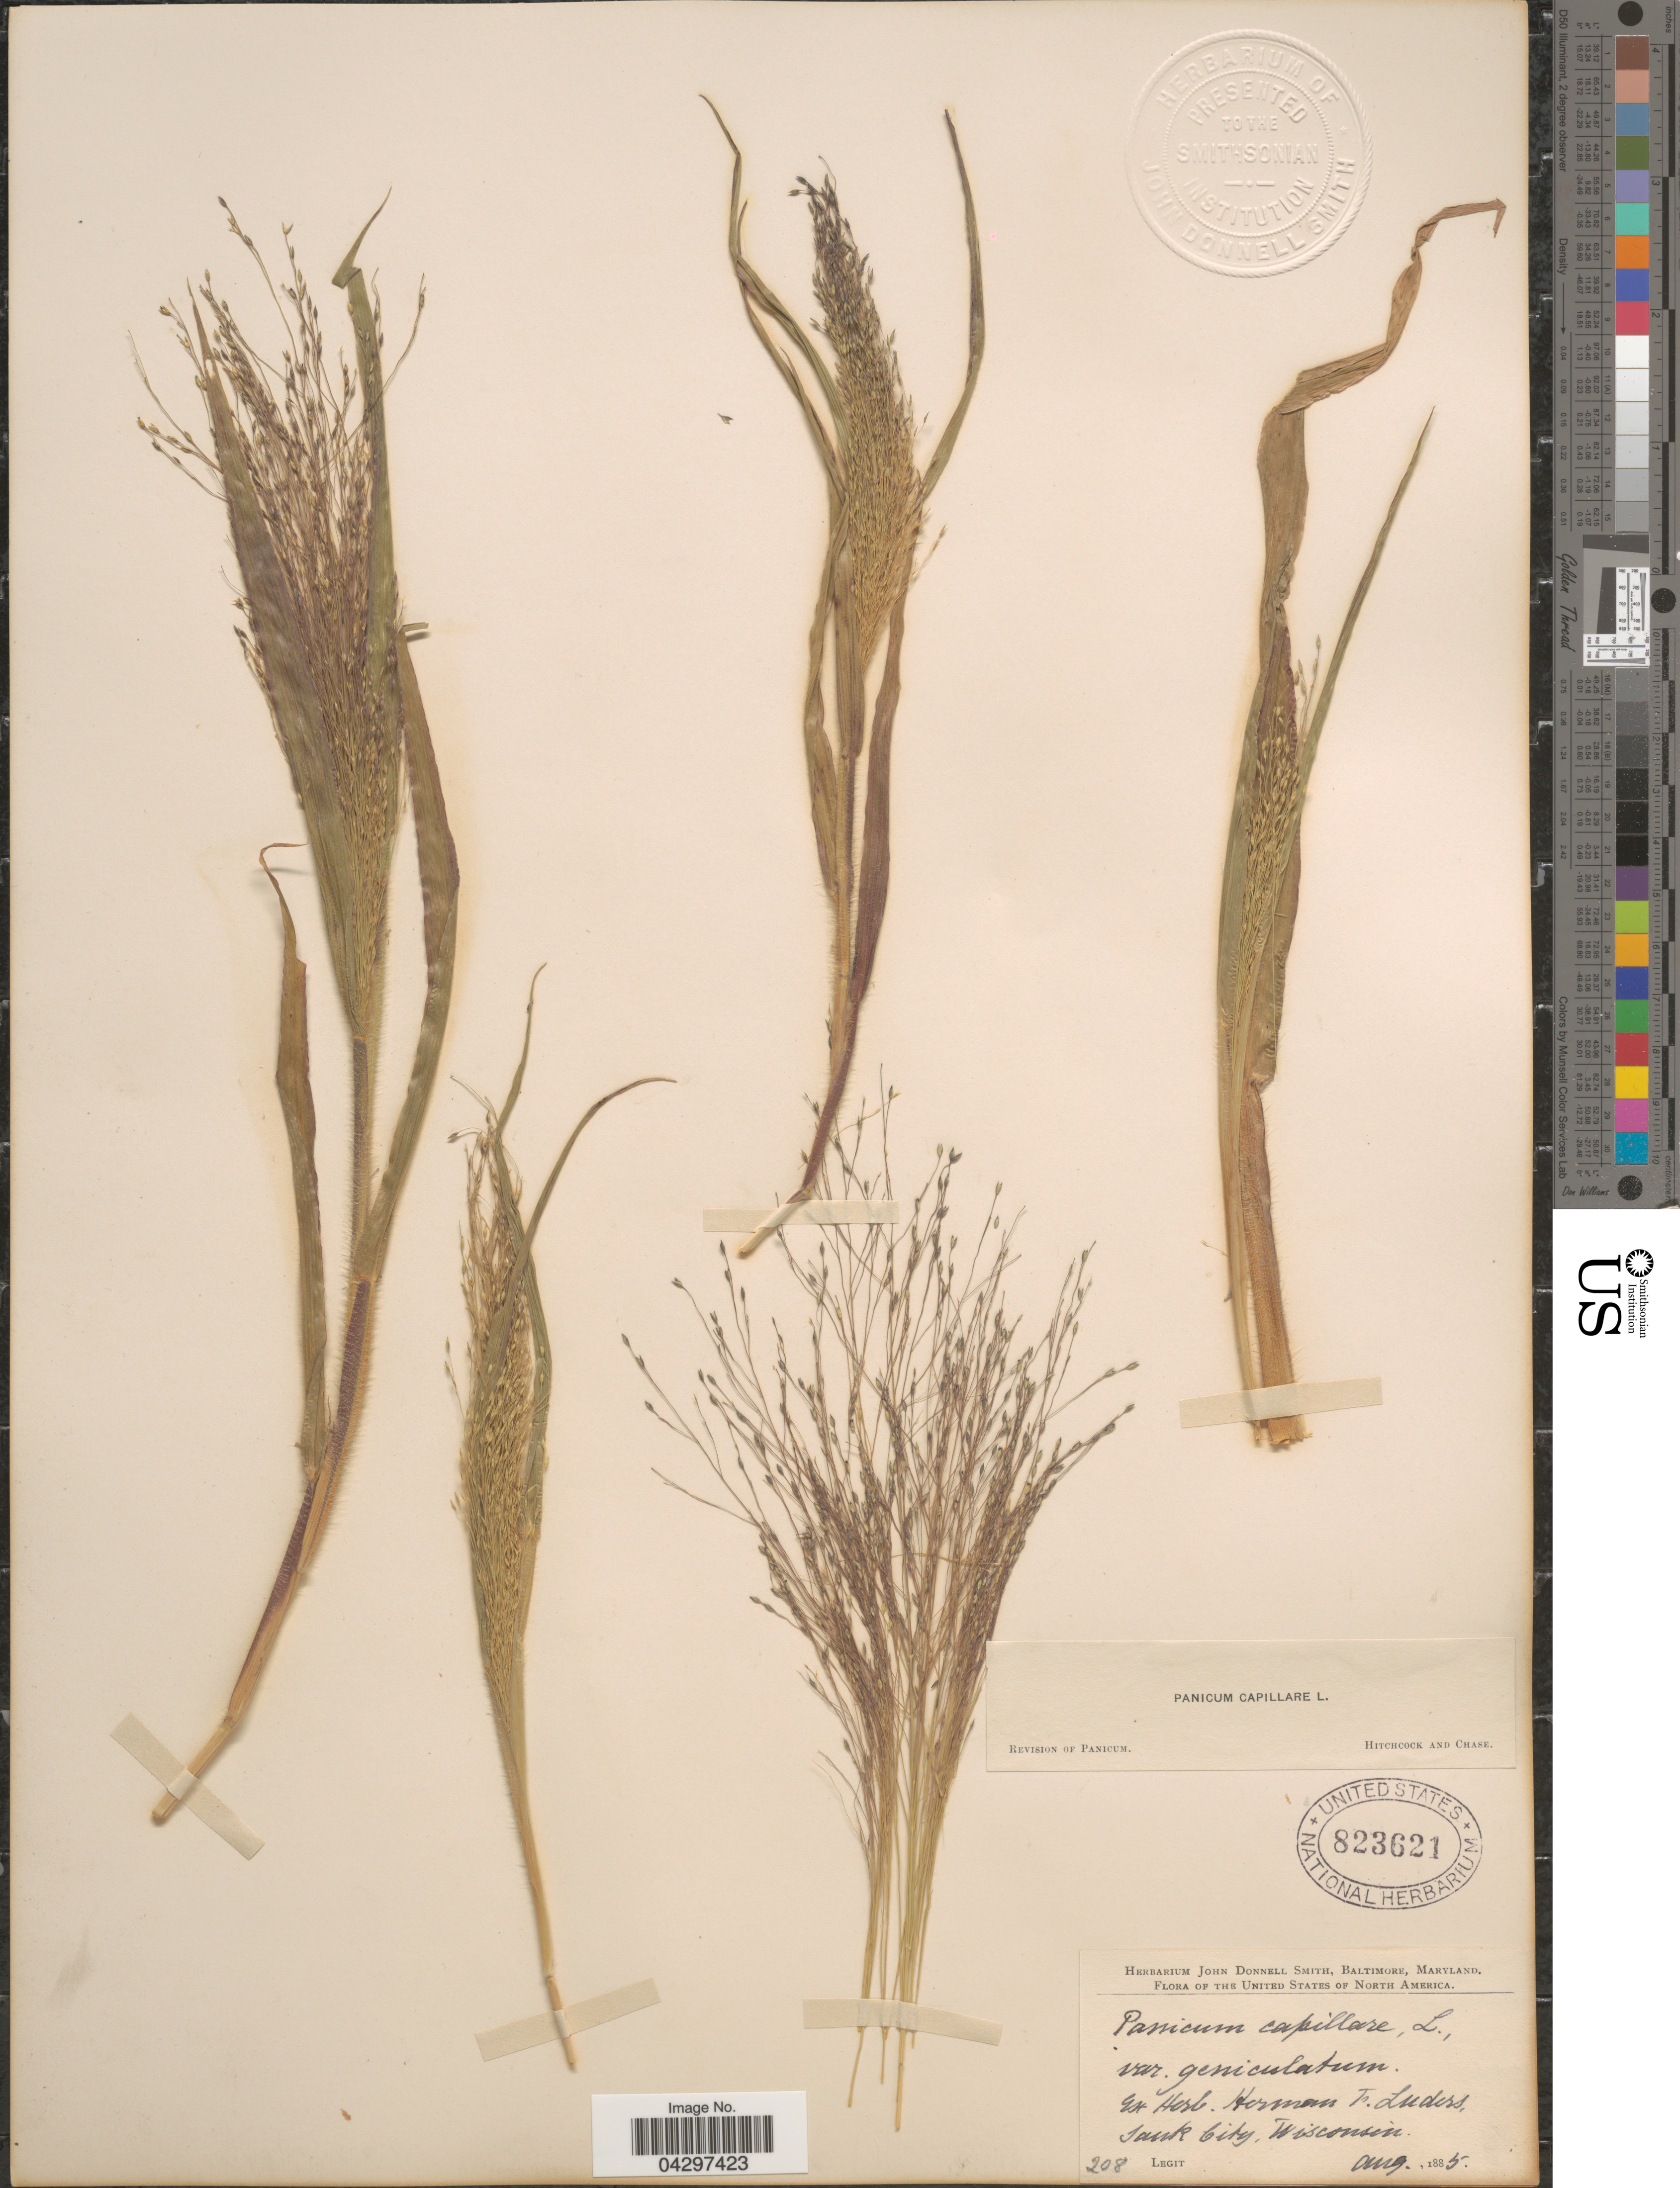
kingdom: Plantae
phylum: Tracheophyta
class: Liliopsida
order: Poales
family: Poaceae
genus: Panicum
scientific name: Panicum capillare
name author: L.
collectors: ex herb. Herman F. Luders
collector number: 208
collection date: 1885-08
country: United States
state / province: Wisconsin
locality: Sauk City.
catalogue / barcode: US 823621